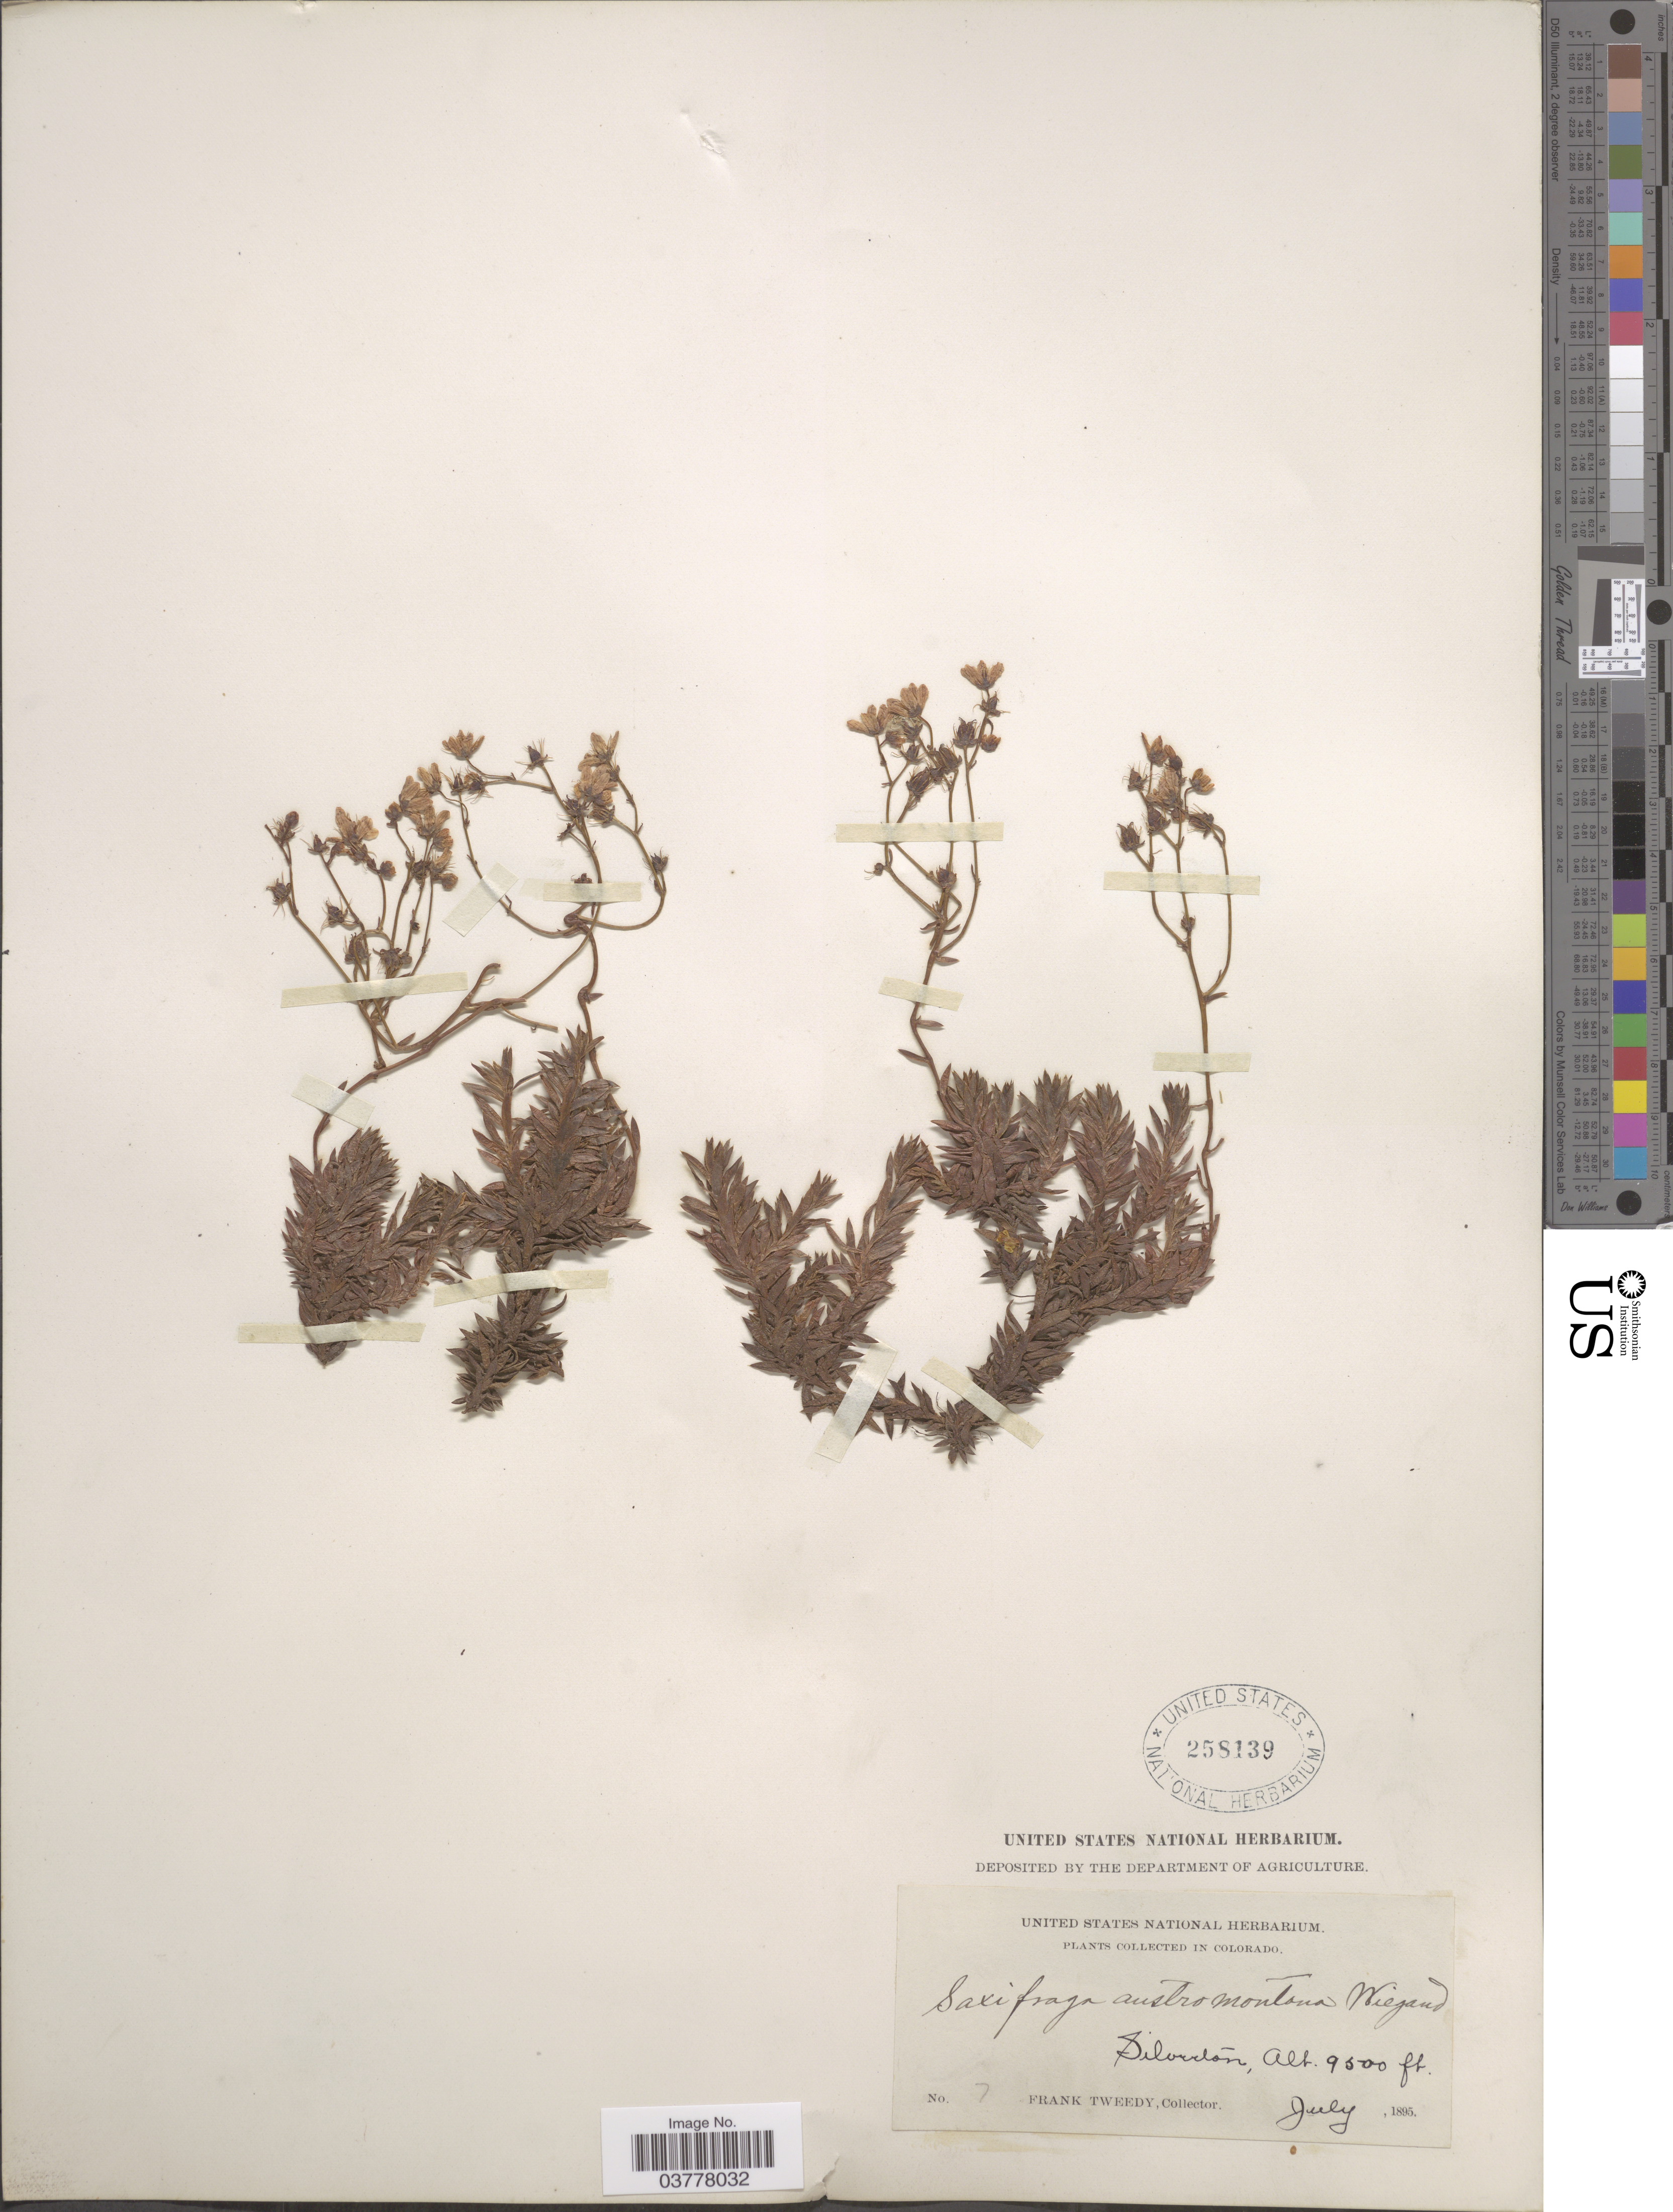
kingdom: Plantae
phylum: Tracheophyta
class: Magnoliopsida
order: Saxifragales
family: Saxifragaceae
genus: Saxifraga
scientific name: Saxifraga bronchialis subsp. austromontana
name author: (Wiegand) Piper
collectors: F. Tweedy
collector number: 7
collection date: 1895-07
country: United States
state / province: Colorado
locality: Silverton.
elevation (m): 2896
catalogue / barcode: US 258139